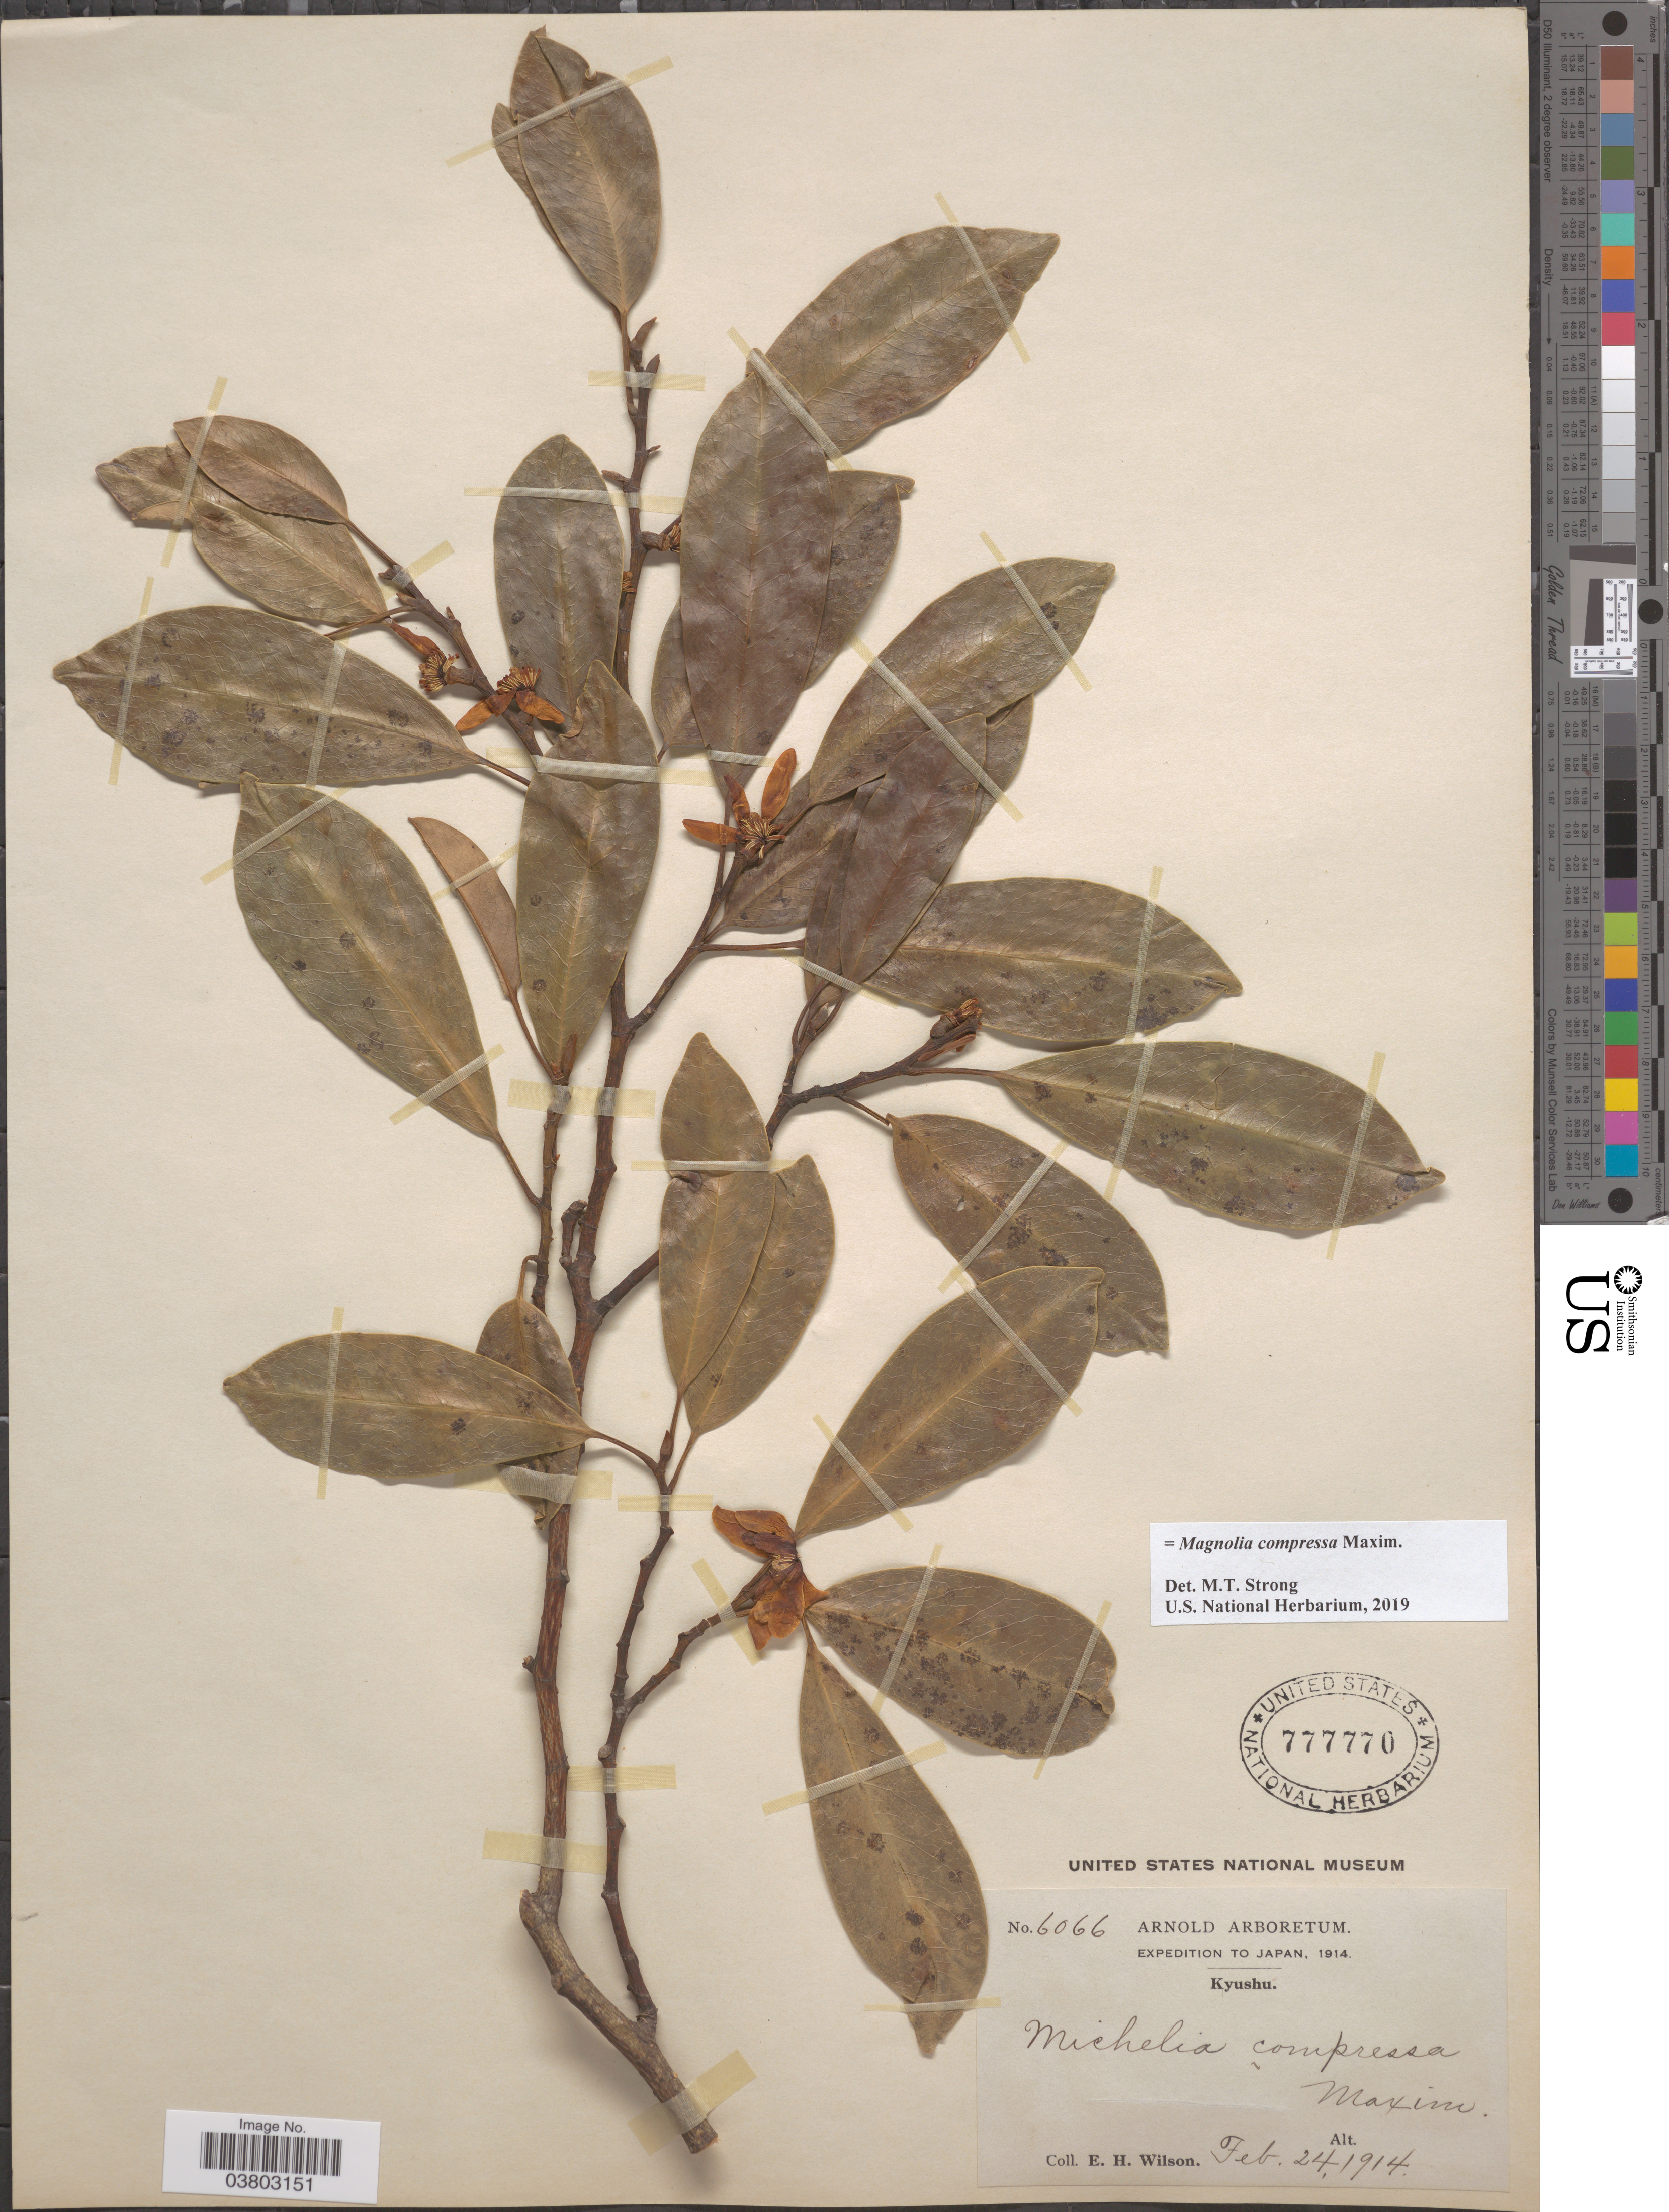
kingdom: Plantae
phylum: Tracheophyta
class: Magnoliopsida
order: Magnoliales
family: Magnoliaceae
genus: Magnolia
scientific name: Magnolia compressa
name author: Maxim.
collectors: E. Wilson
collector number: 6066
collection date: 1914-02-24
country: Japan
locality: Kyushu.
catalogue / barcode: US 777770